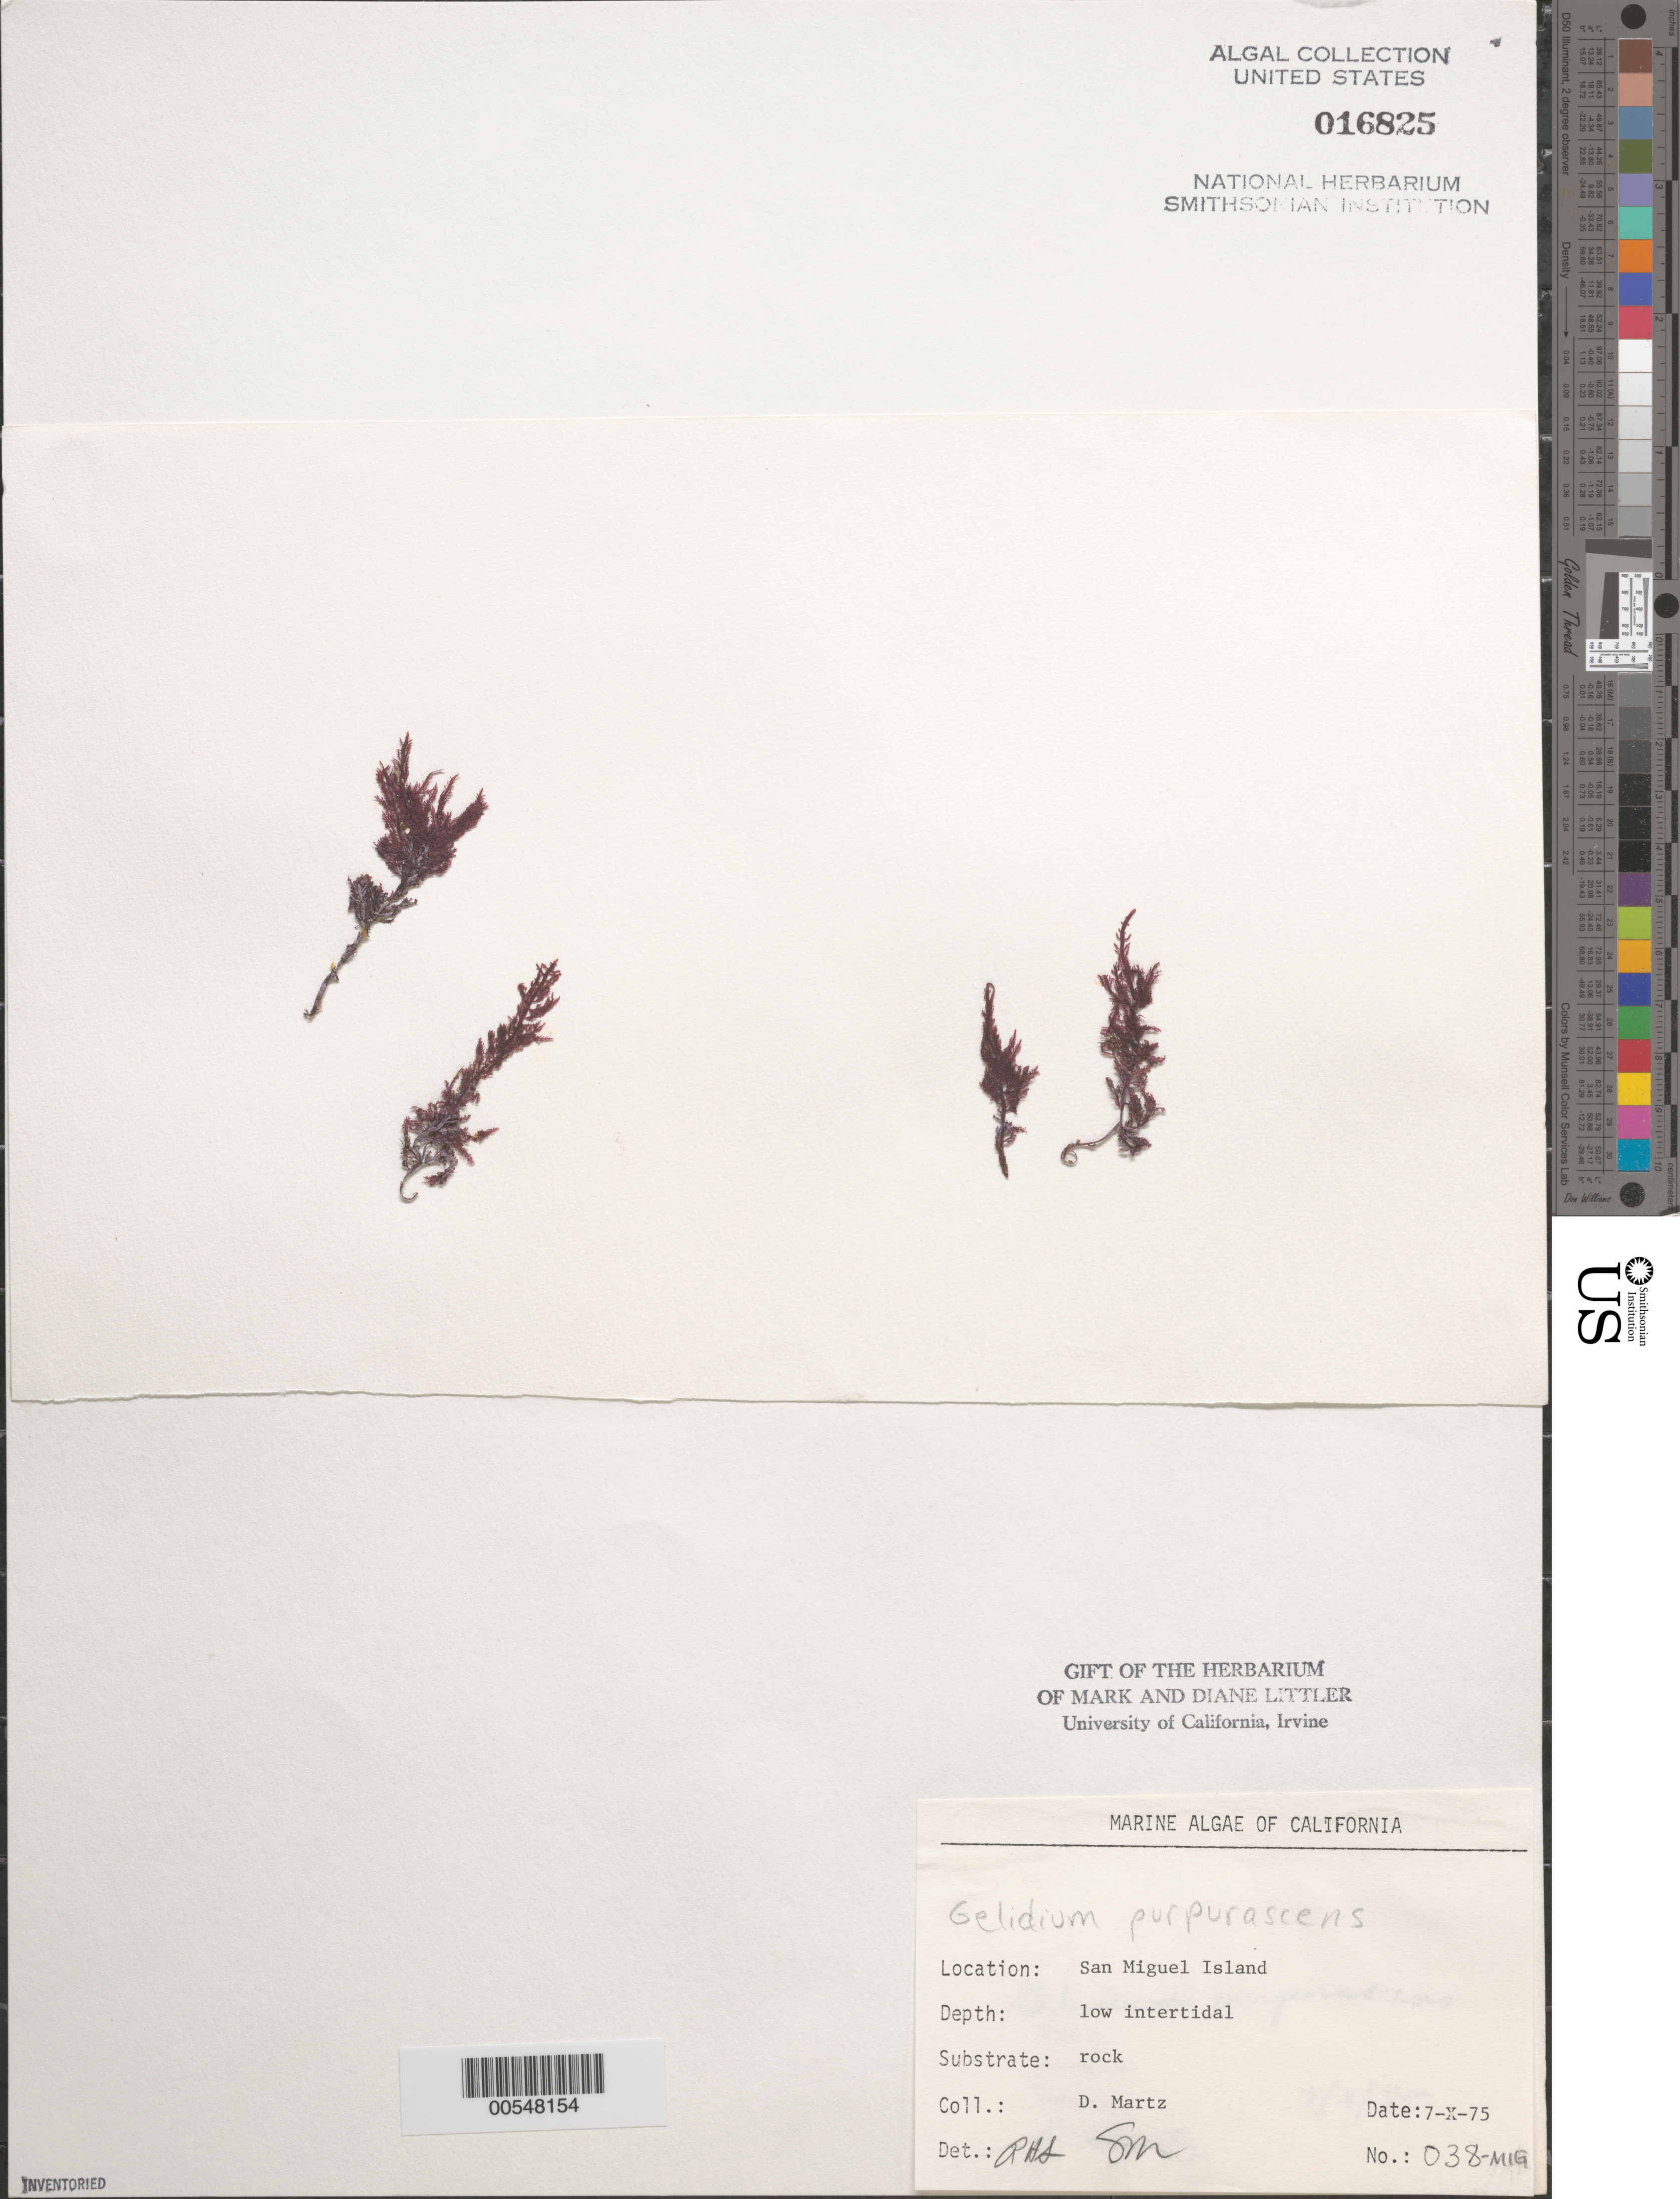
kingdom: Plantae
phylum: Rhodophyta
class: Florideophyceae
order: Gelidiales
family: Gelidiaceae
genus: Gelidium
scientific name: Gelidium purpurascens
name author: N.L. Gardner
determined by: Sims, Robert H.; Murray, S. N.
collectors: D. Martz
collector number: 038-mig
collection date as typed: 07 Oct 1975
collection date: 1975-10-07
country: United States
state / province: California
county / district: Santa Barbara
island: San Miguel Island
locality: Cuyler Harbor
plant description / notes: BLM-SOCALBIGHT Rocky Intertidal Survey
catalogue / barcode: US 16825